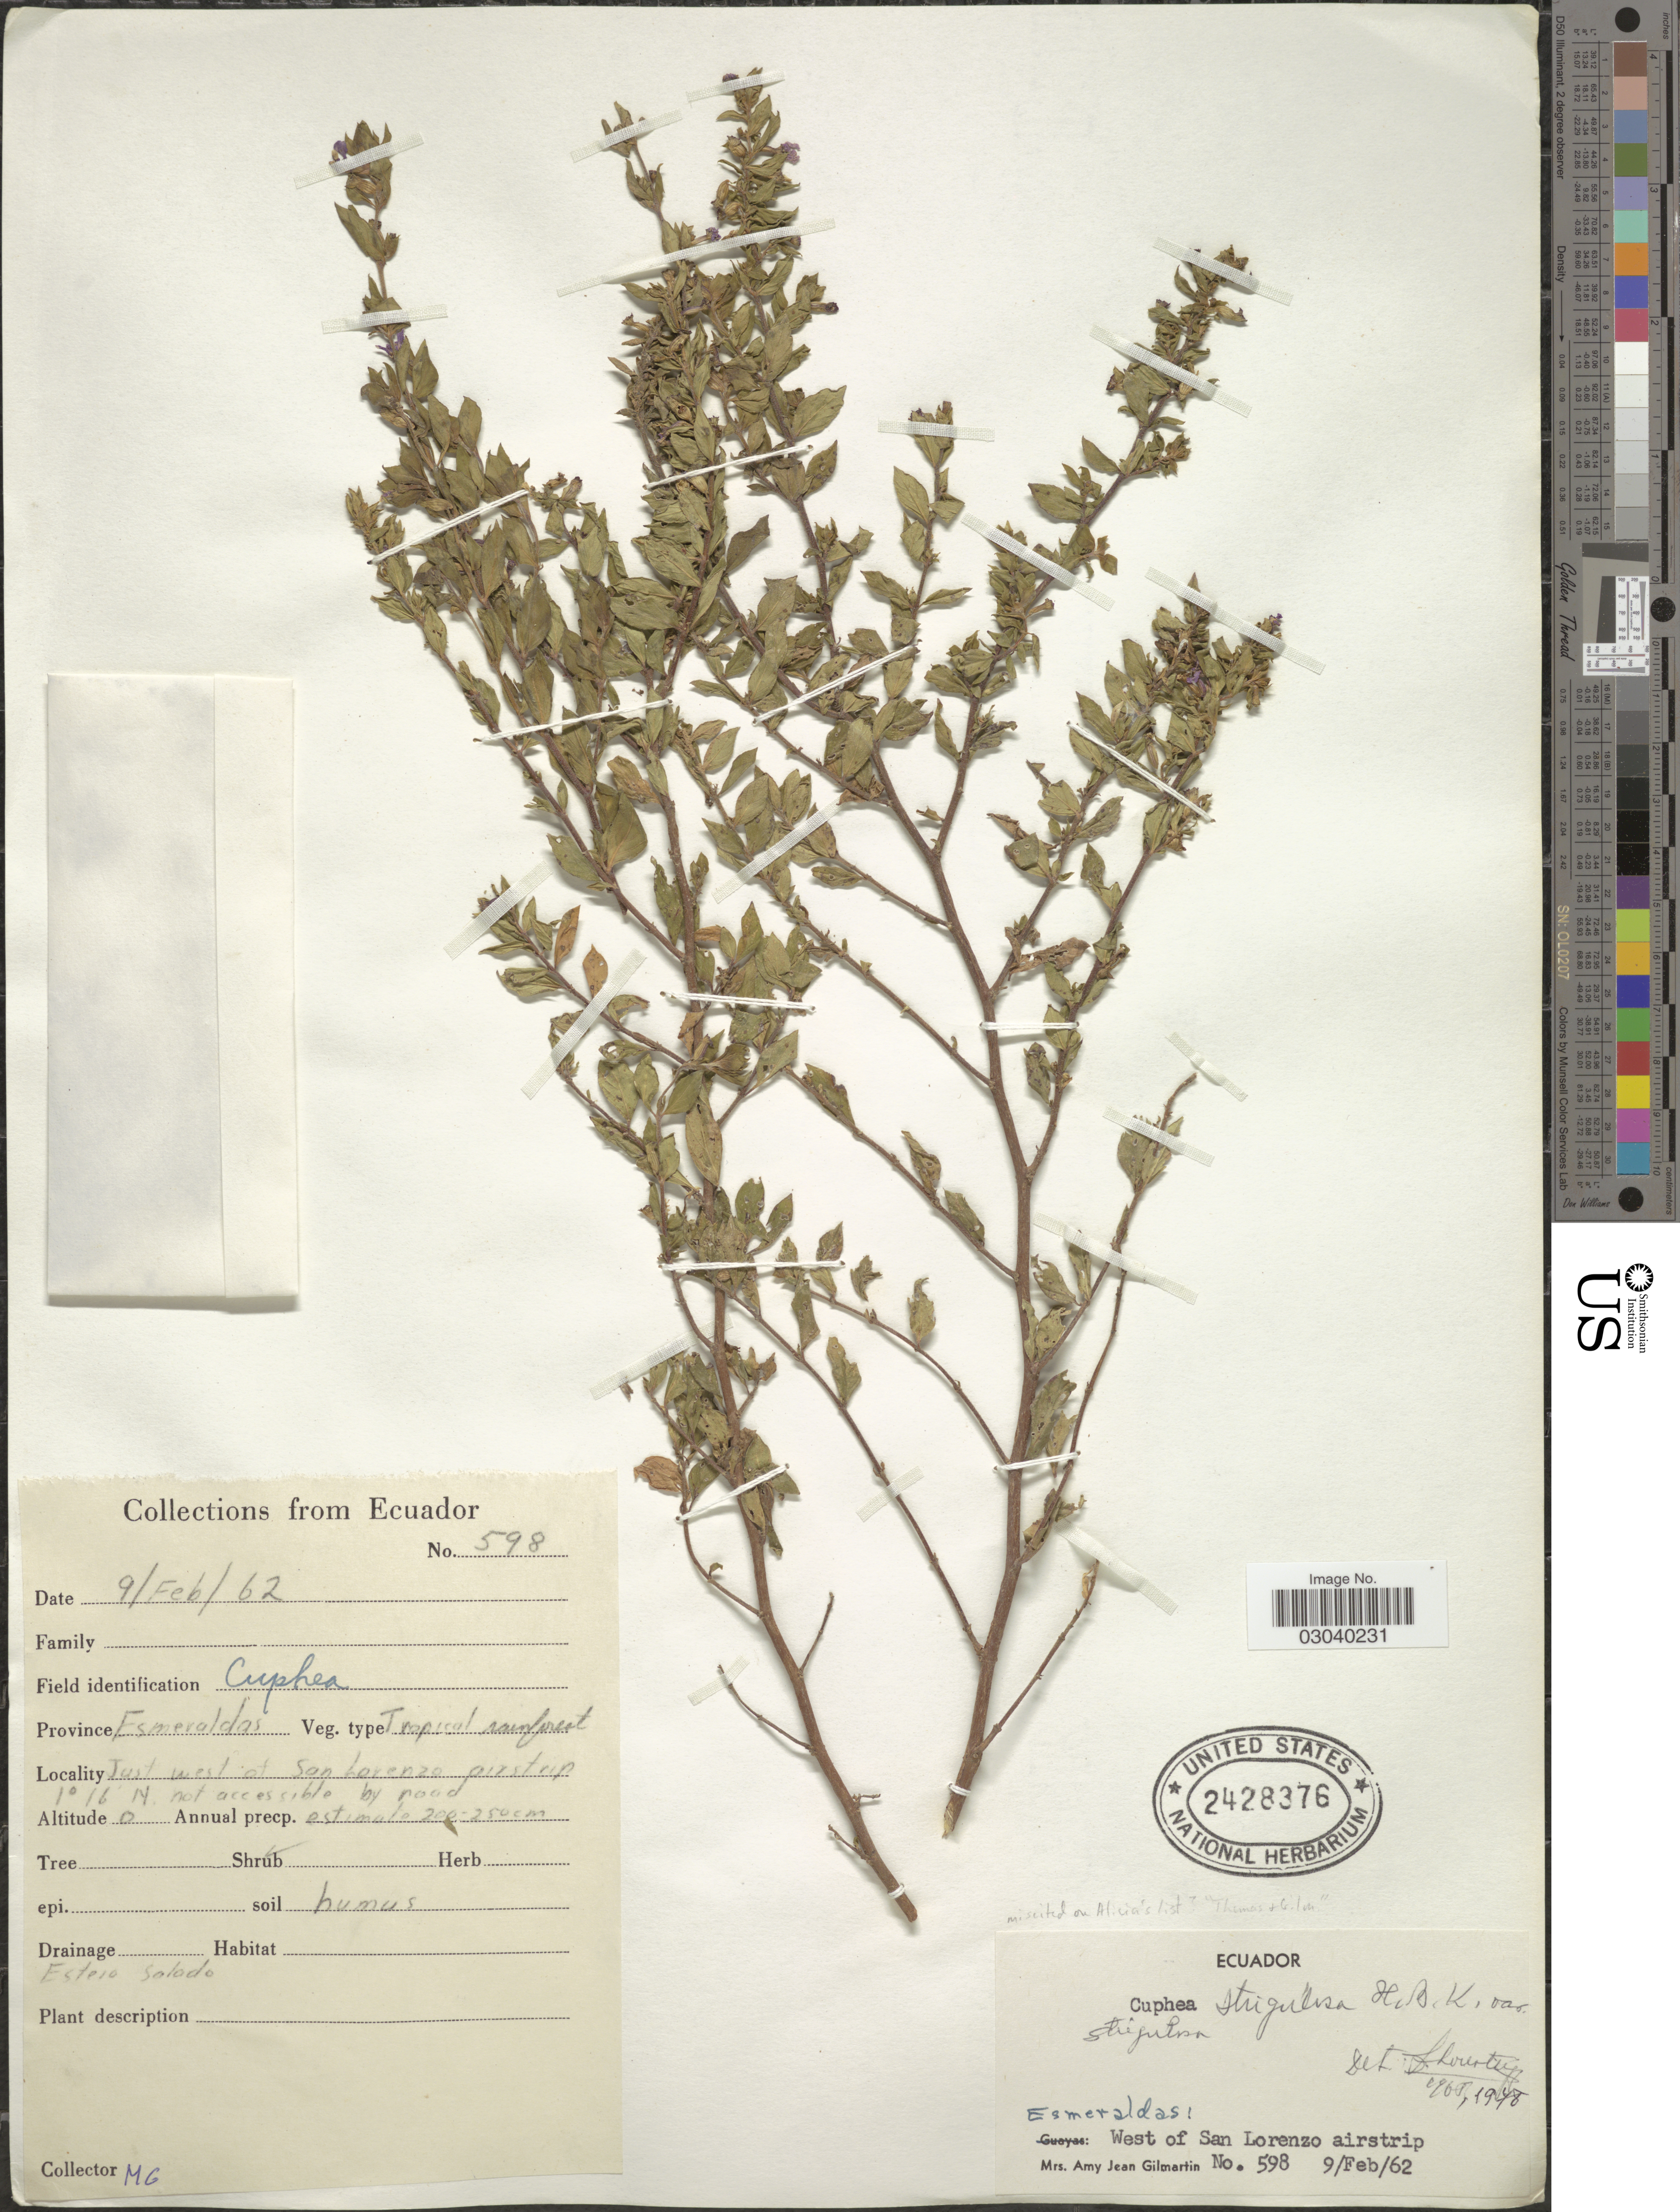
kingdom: Plantae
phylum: Tracheophyta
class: Magnoliopsida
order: Myrtales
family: Lythraceae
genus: Cuphea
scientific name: Cuphea strigulosa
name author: Kunth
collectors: A. J. Gilmartin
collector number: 598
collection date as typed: Transcribed d/m/y: 9/2/62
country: Ecuador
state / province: Esmeraldas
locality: West of San Lorenzo airstrip.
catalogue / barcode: US 2428376